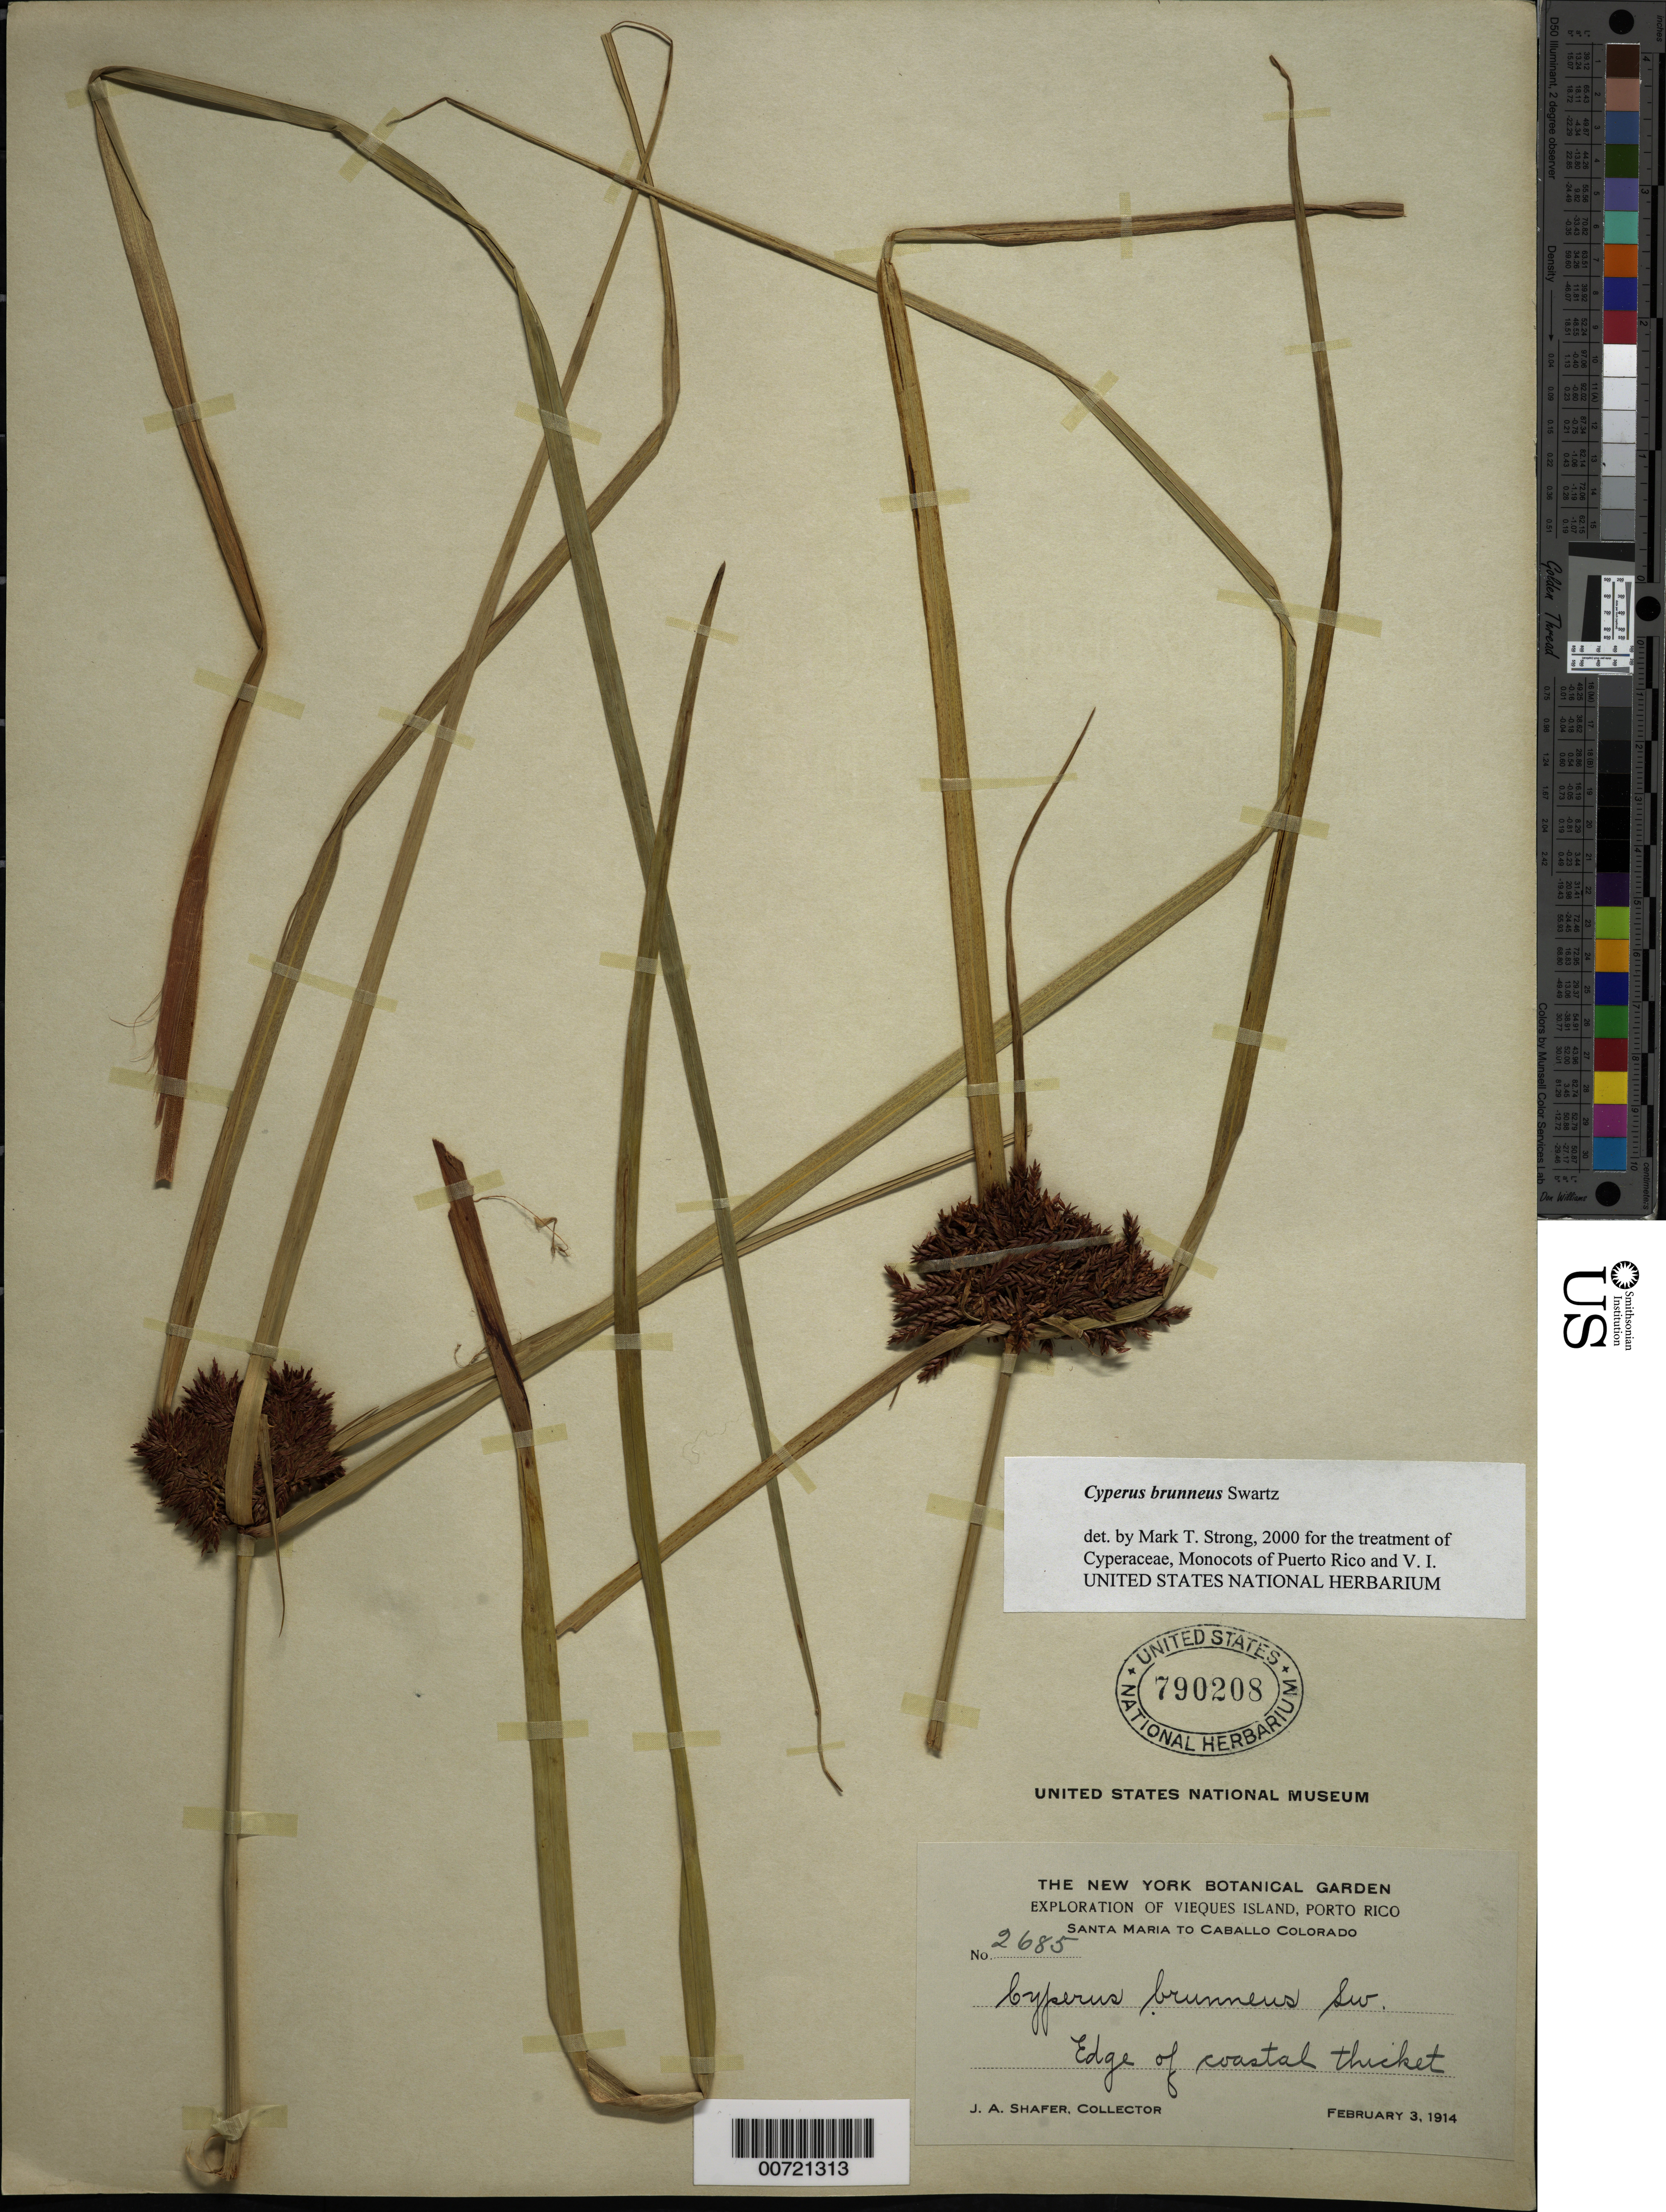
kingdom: Plantae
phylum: Tracheophyta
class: Liliopsida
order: Poales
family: Cyperaceae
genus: Cyperus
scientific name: Cyperus brunneus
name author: Sw.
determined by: Strong, M. T., (US), Smithsonian Institution - National Museum of Natural History (UNITED STATES)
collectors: J. A. Shafer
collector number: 2685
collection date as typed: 03 Feb 1914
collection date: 1914-02-03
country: Puerto Rico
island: Vieques I.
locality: Vieques Island: Santa Maria to Caballo Colorado.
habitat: Edge of coastal thicket.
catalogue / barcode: US 790208